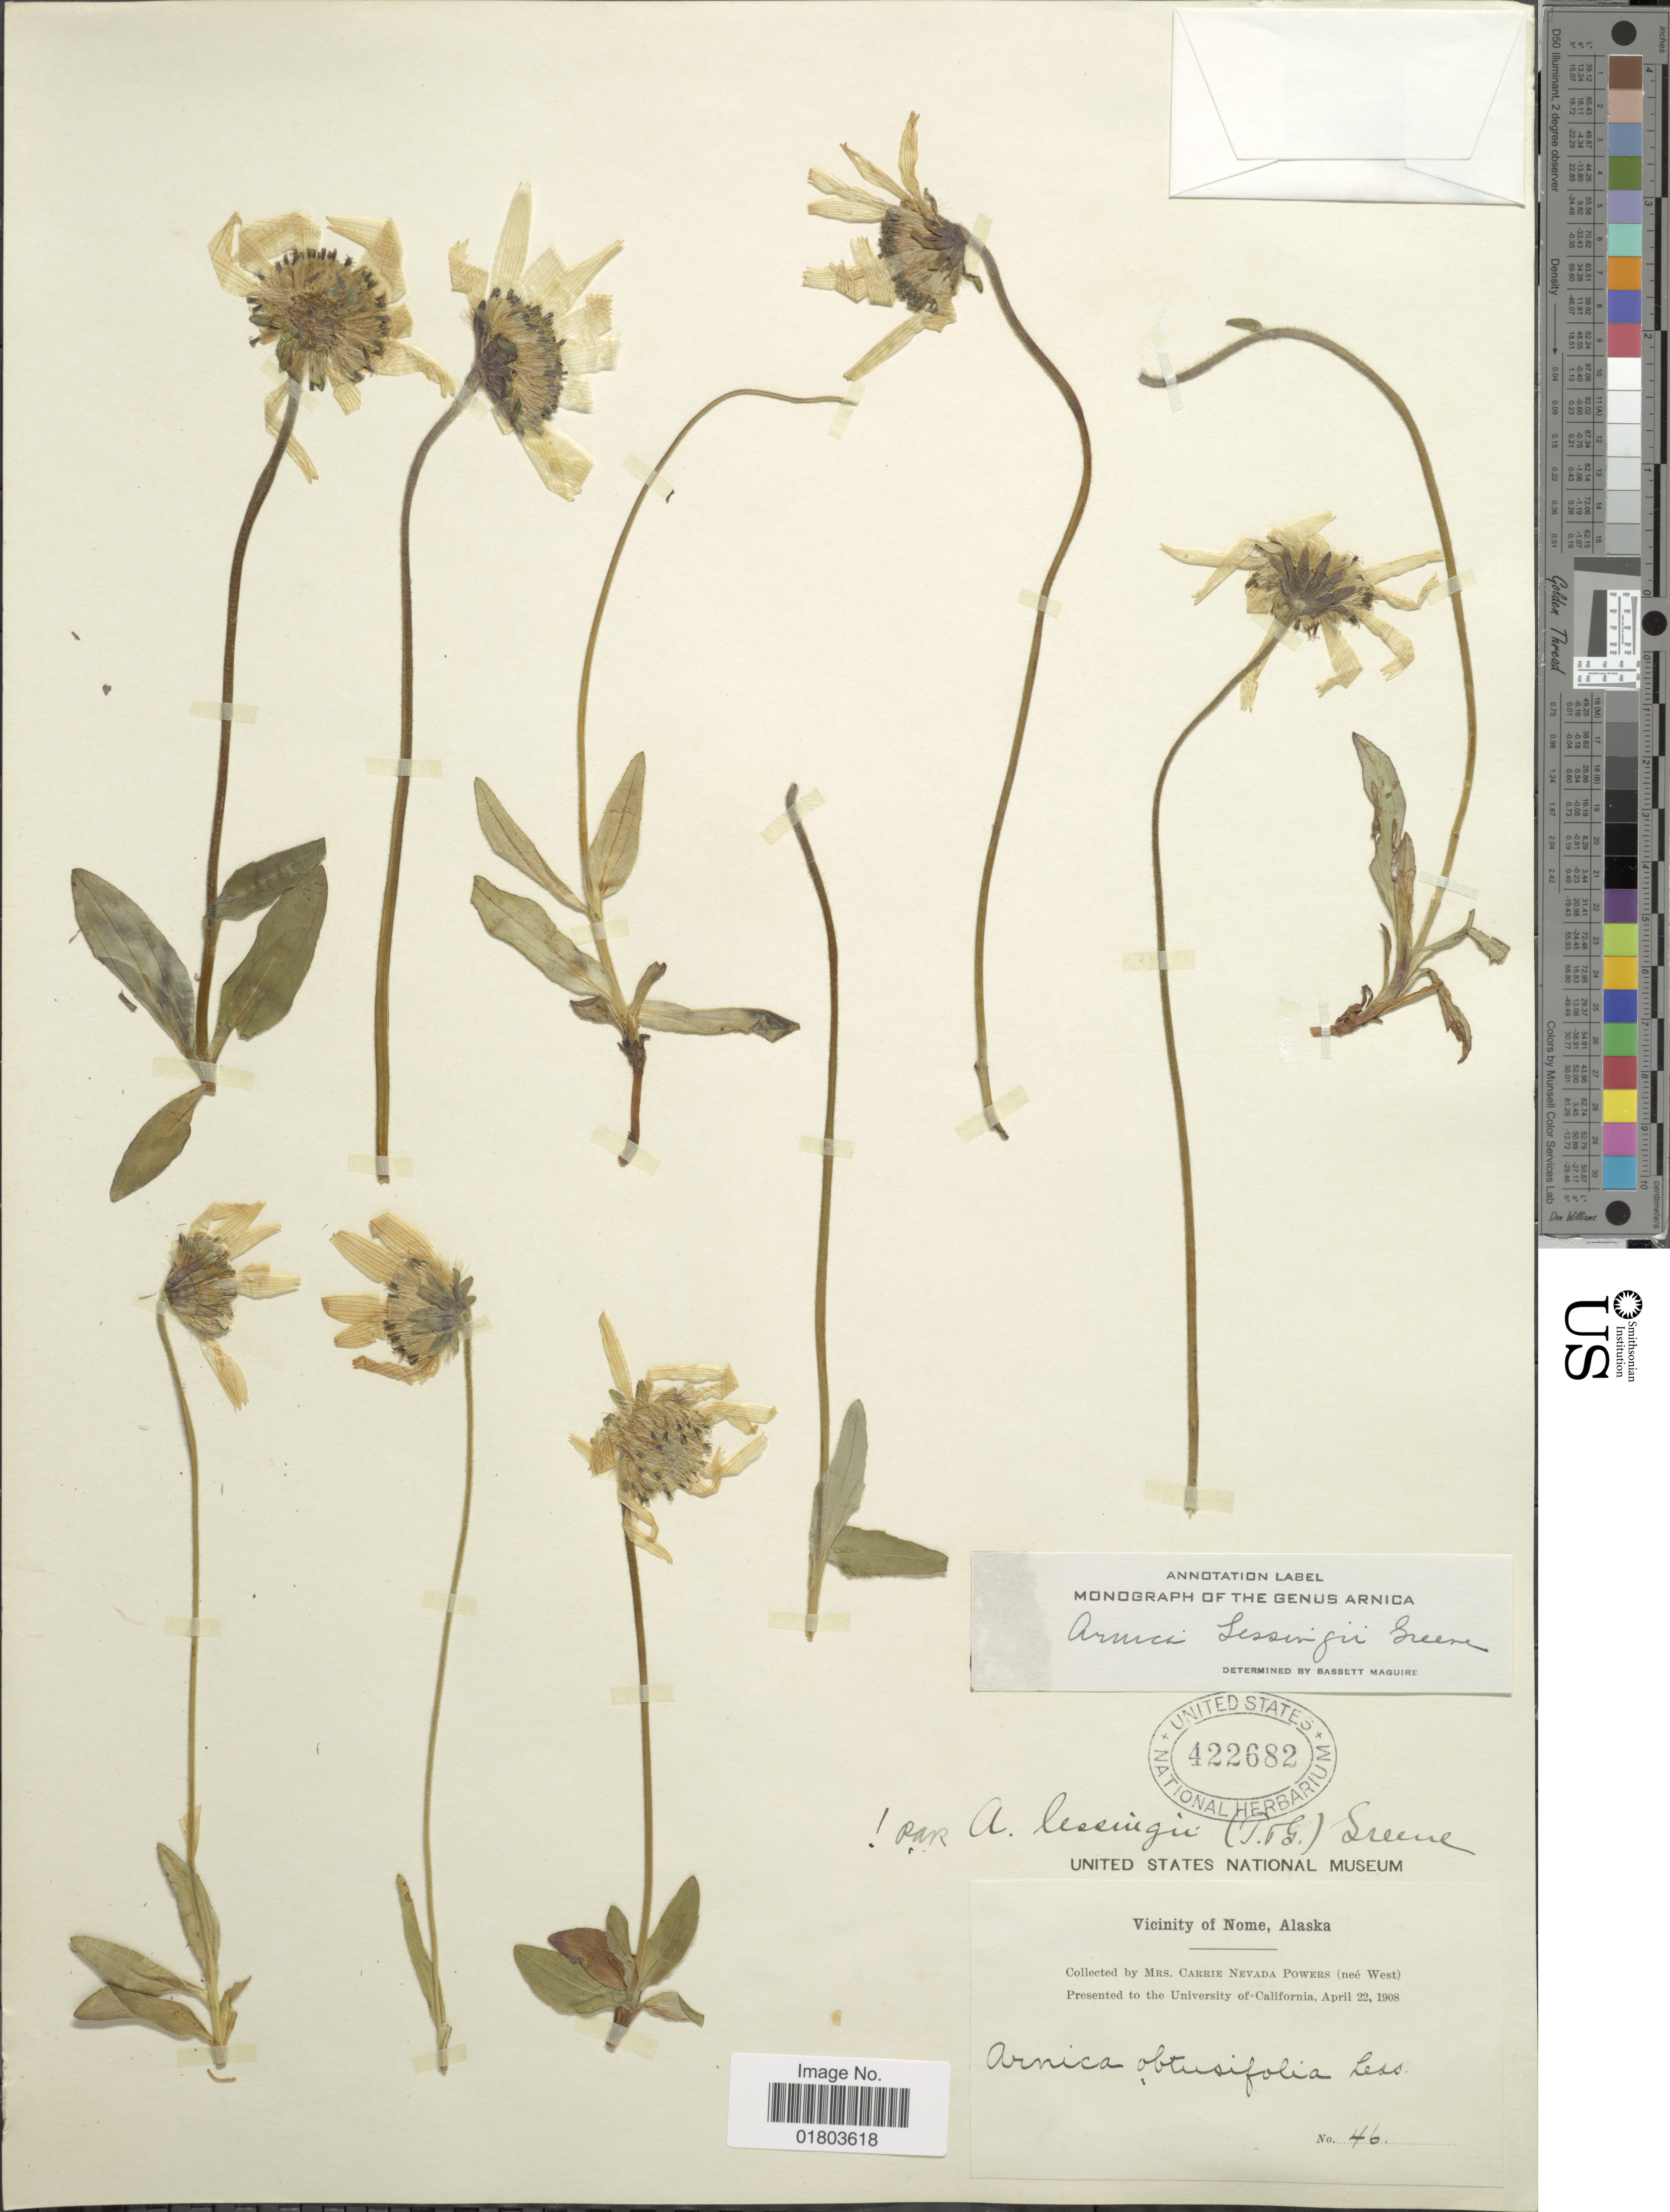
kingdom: Plantae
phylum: Tracheophyta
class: Magnoliopsida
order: Asterales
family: Asteraceae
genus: Arnica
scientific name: Arnica lessingii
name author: (Torr. & A. Gray) Greene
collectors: Carrie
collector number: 46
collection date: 1908-04-22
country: United States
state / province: Alaska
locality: Vicinity of Nome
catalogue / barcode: US 422682